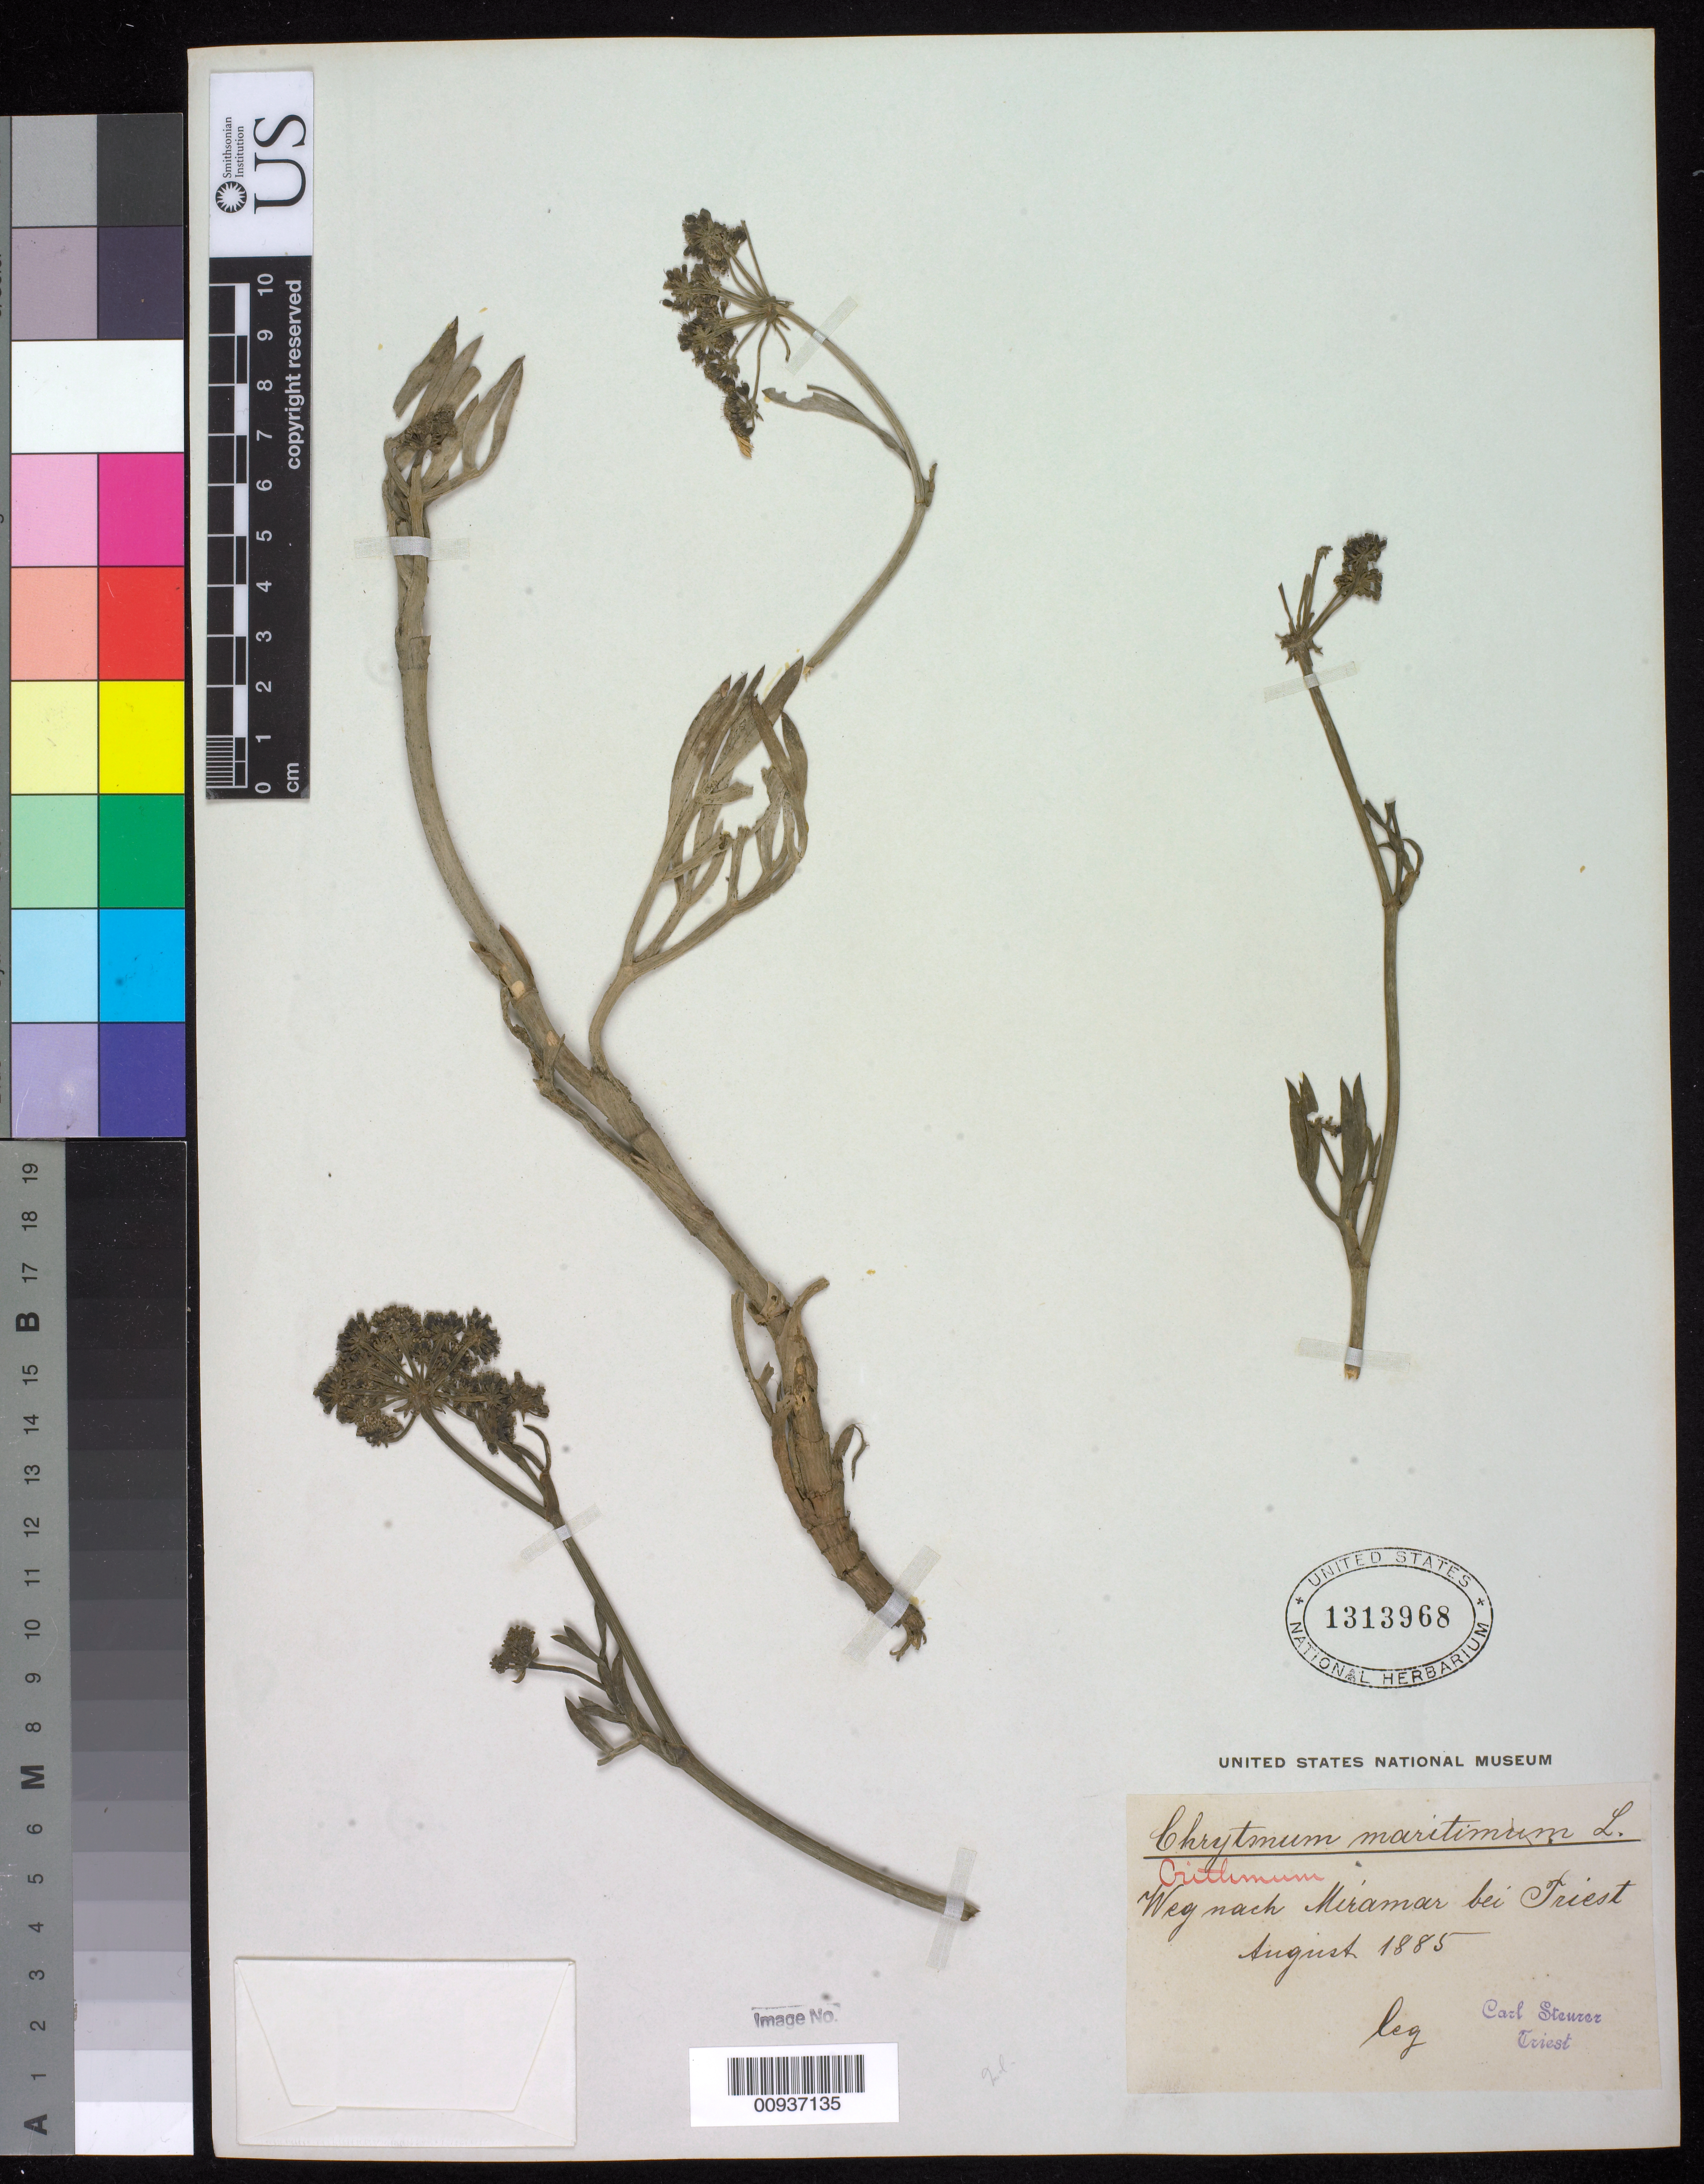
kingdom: Plantae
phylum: Tracheophyta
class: Magnoliopsida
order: Apiales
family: Apiaceae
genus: Crithmum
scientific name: Crithmum maritimum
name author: L.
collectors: Triest, C.S.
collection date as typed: Aug 1885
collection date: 1885-08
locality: Weg nach Miramar bei triest.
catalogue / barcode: US 131968